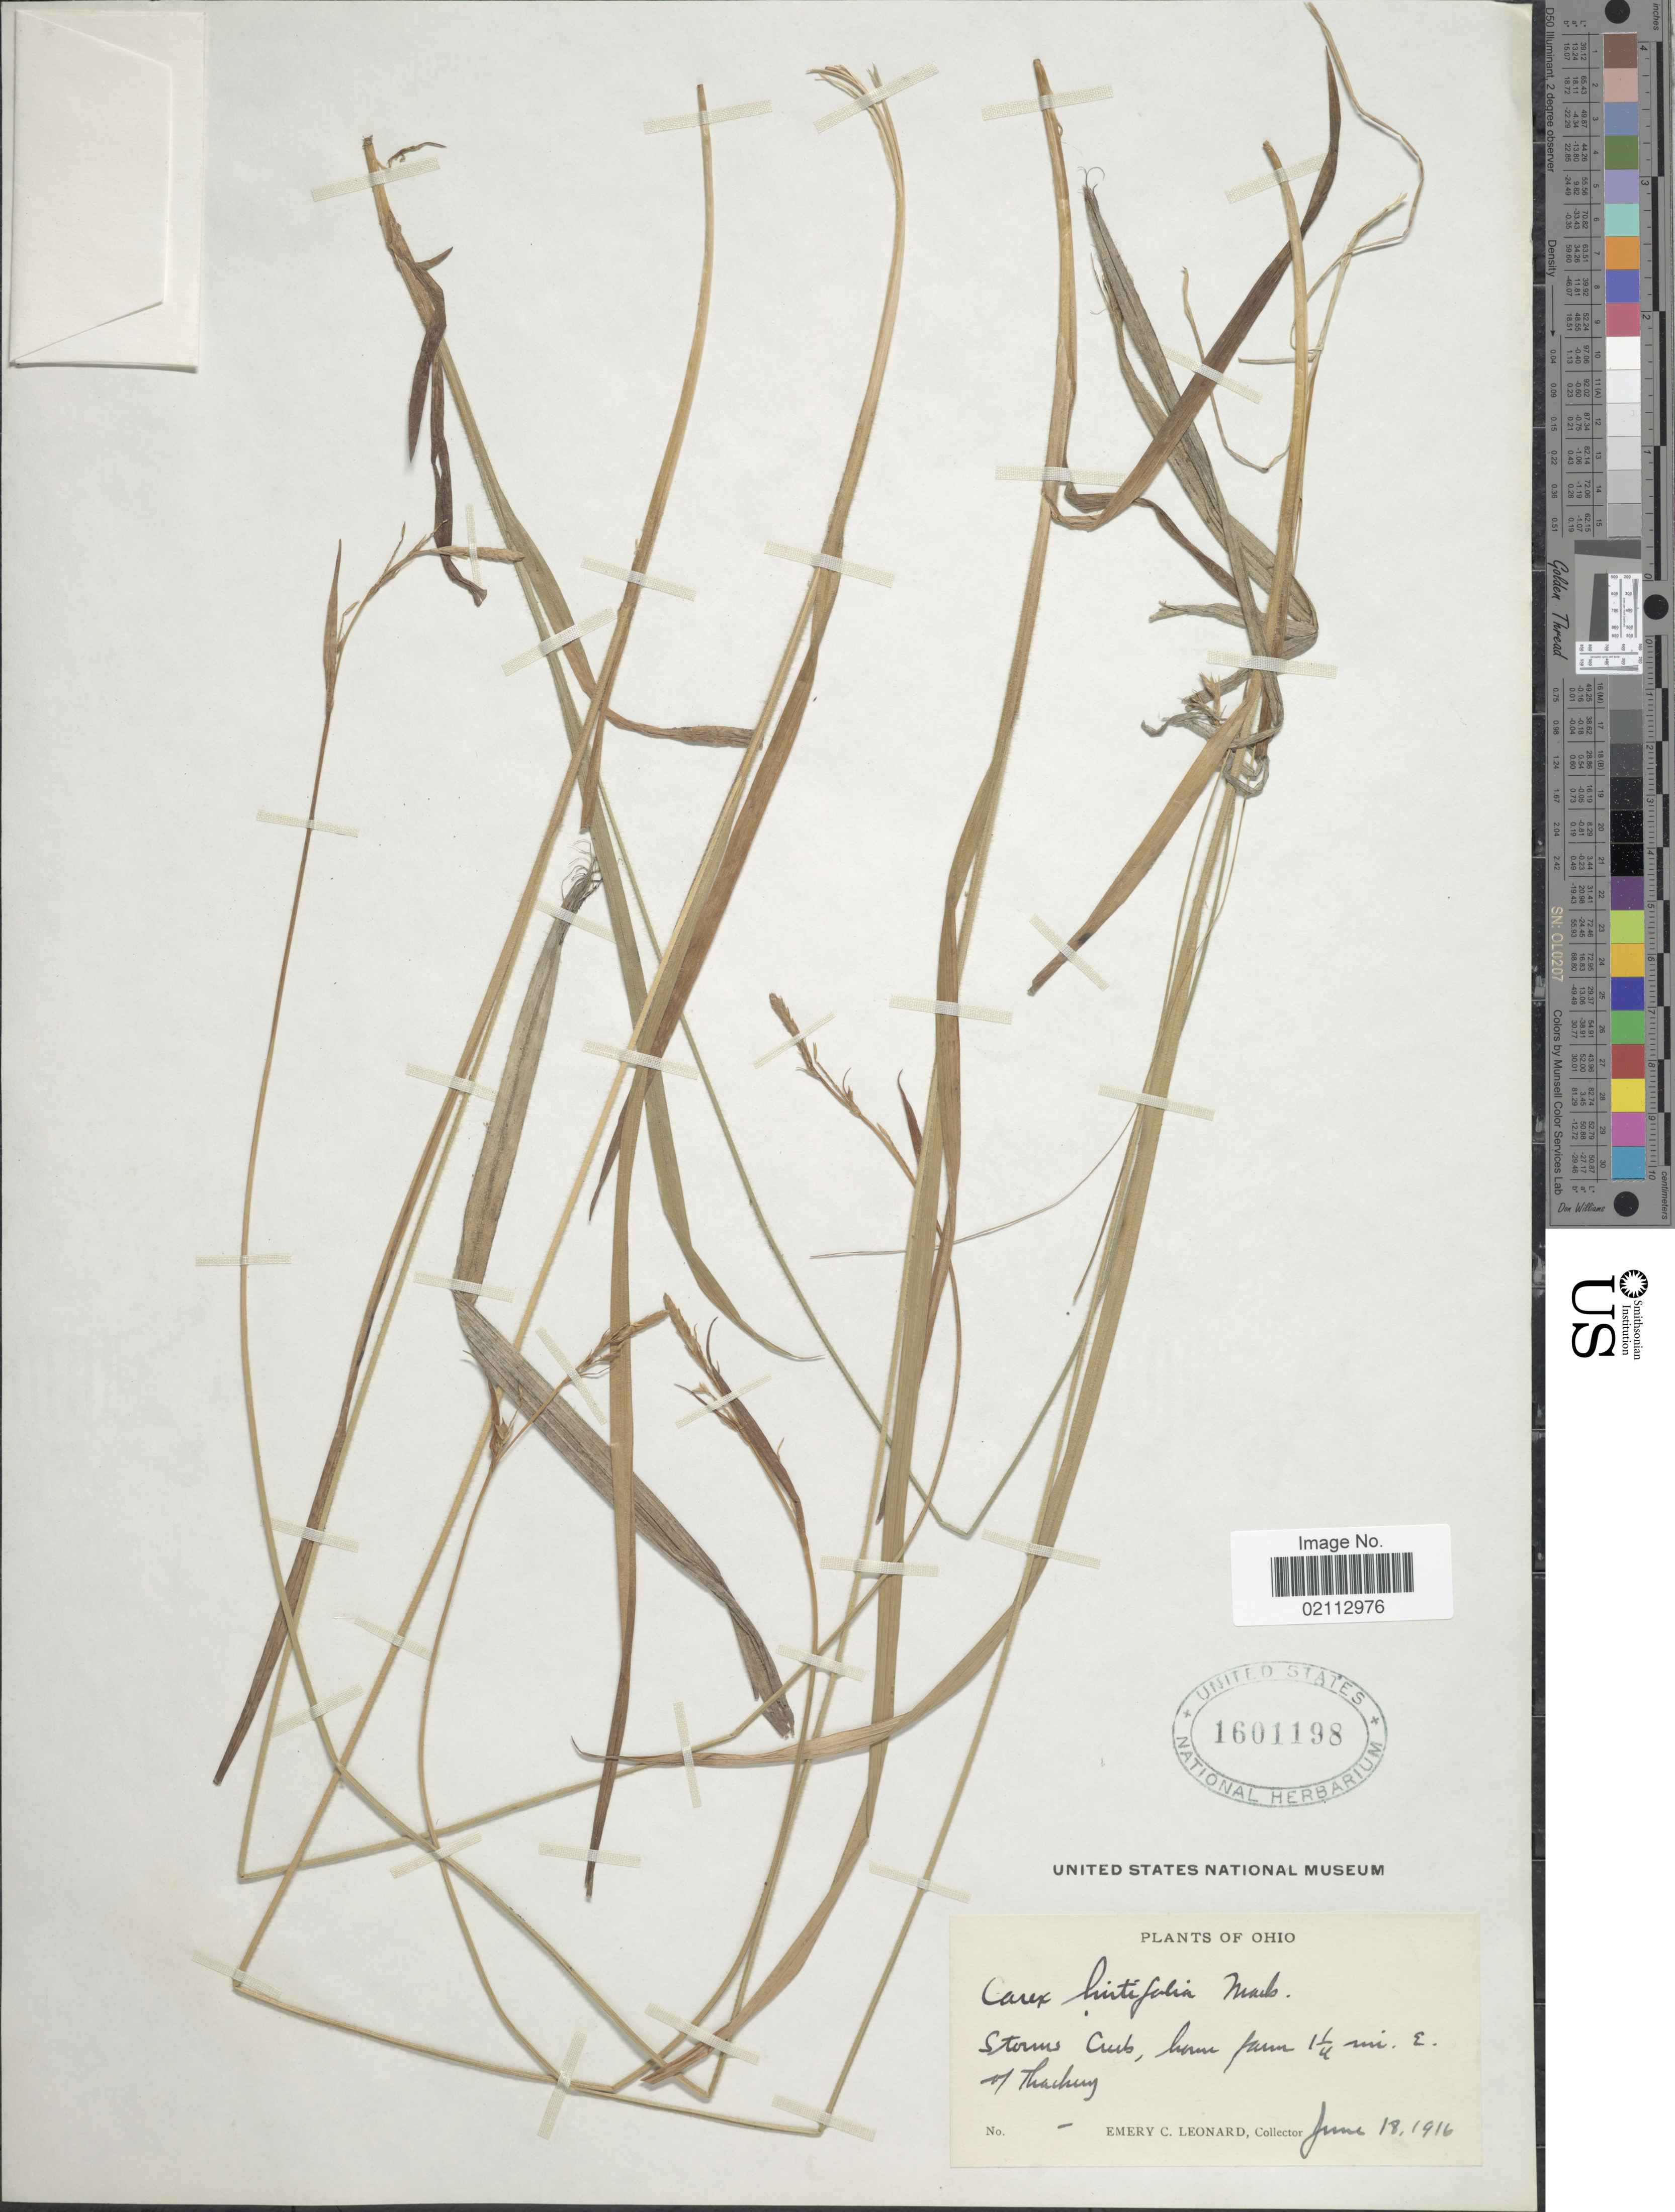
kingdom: Plantae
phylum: Tracheophyta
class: Liliopsida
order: Poales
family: Cyperaceae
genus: Carex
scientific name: Carex hirtifolia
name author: Mack.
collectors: E. C. Leonard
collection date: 1916-06-18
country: United States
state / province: Ohio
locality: Storms Creek, home farm 1 1/4 mi. E of Thackery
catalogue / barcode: US 1601198